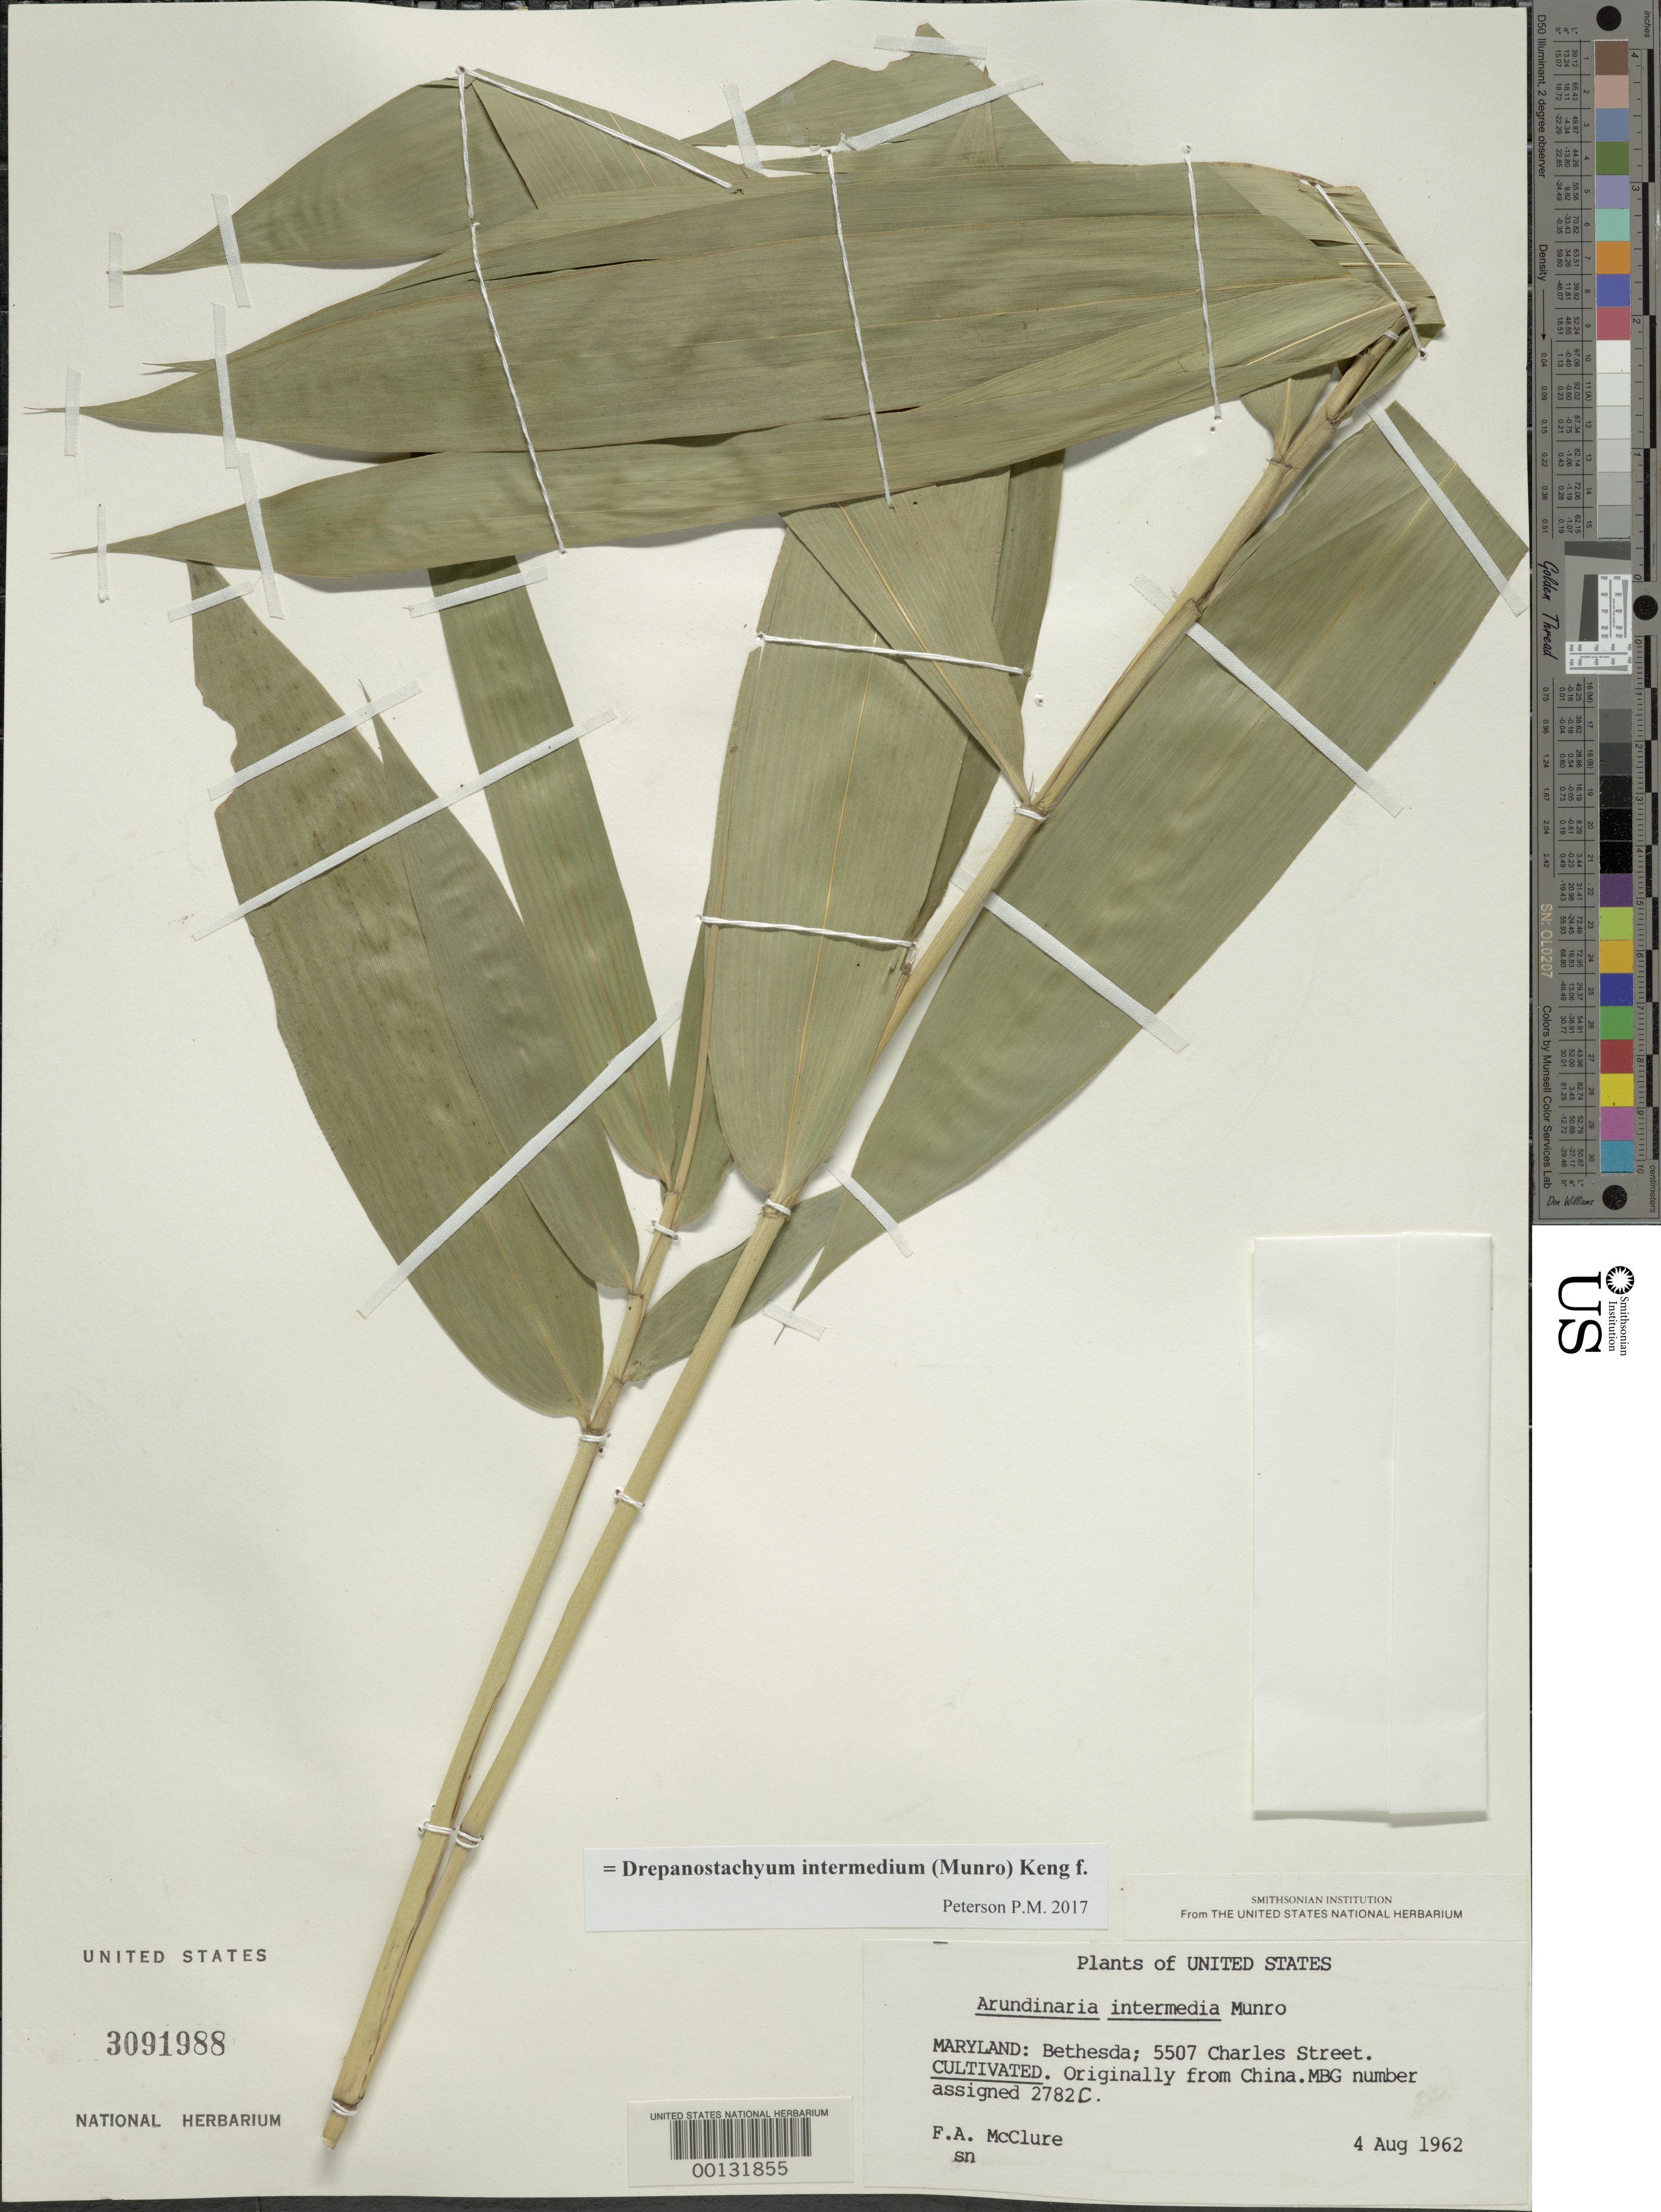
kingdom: Plantae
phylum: Tracheophyta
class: Liliopsida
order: Poales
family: Poaceae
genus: Arundinaria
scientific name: Arundinaria intermedia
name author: Munro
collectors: F. A. McClure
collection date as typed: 04 Aug 1961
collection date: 1961-08-04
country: United States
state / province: Maryland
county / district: Montgomery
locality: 5507 Charles Street, Bethesda (McClure's garden)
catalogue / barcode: US 3091988